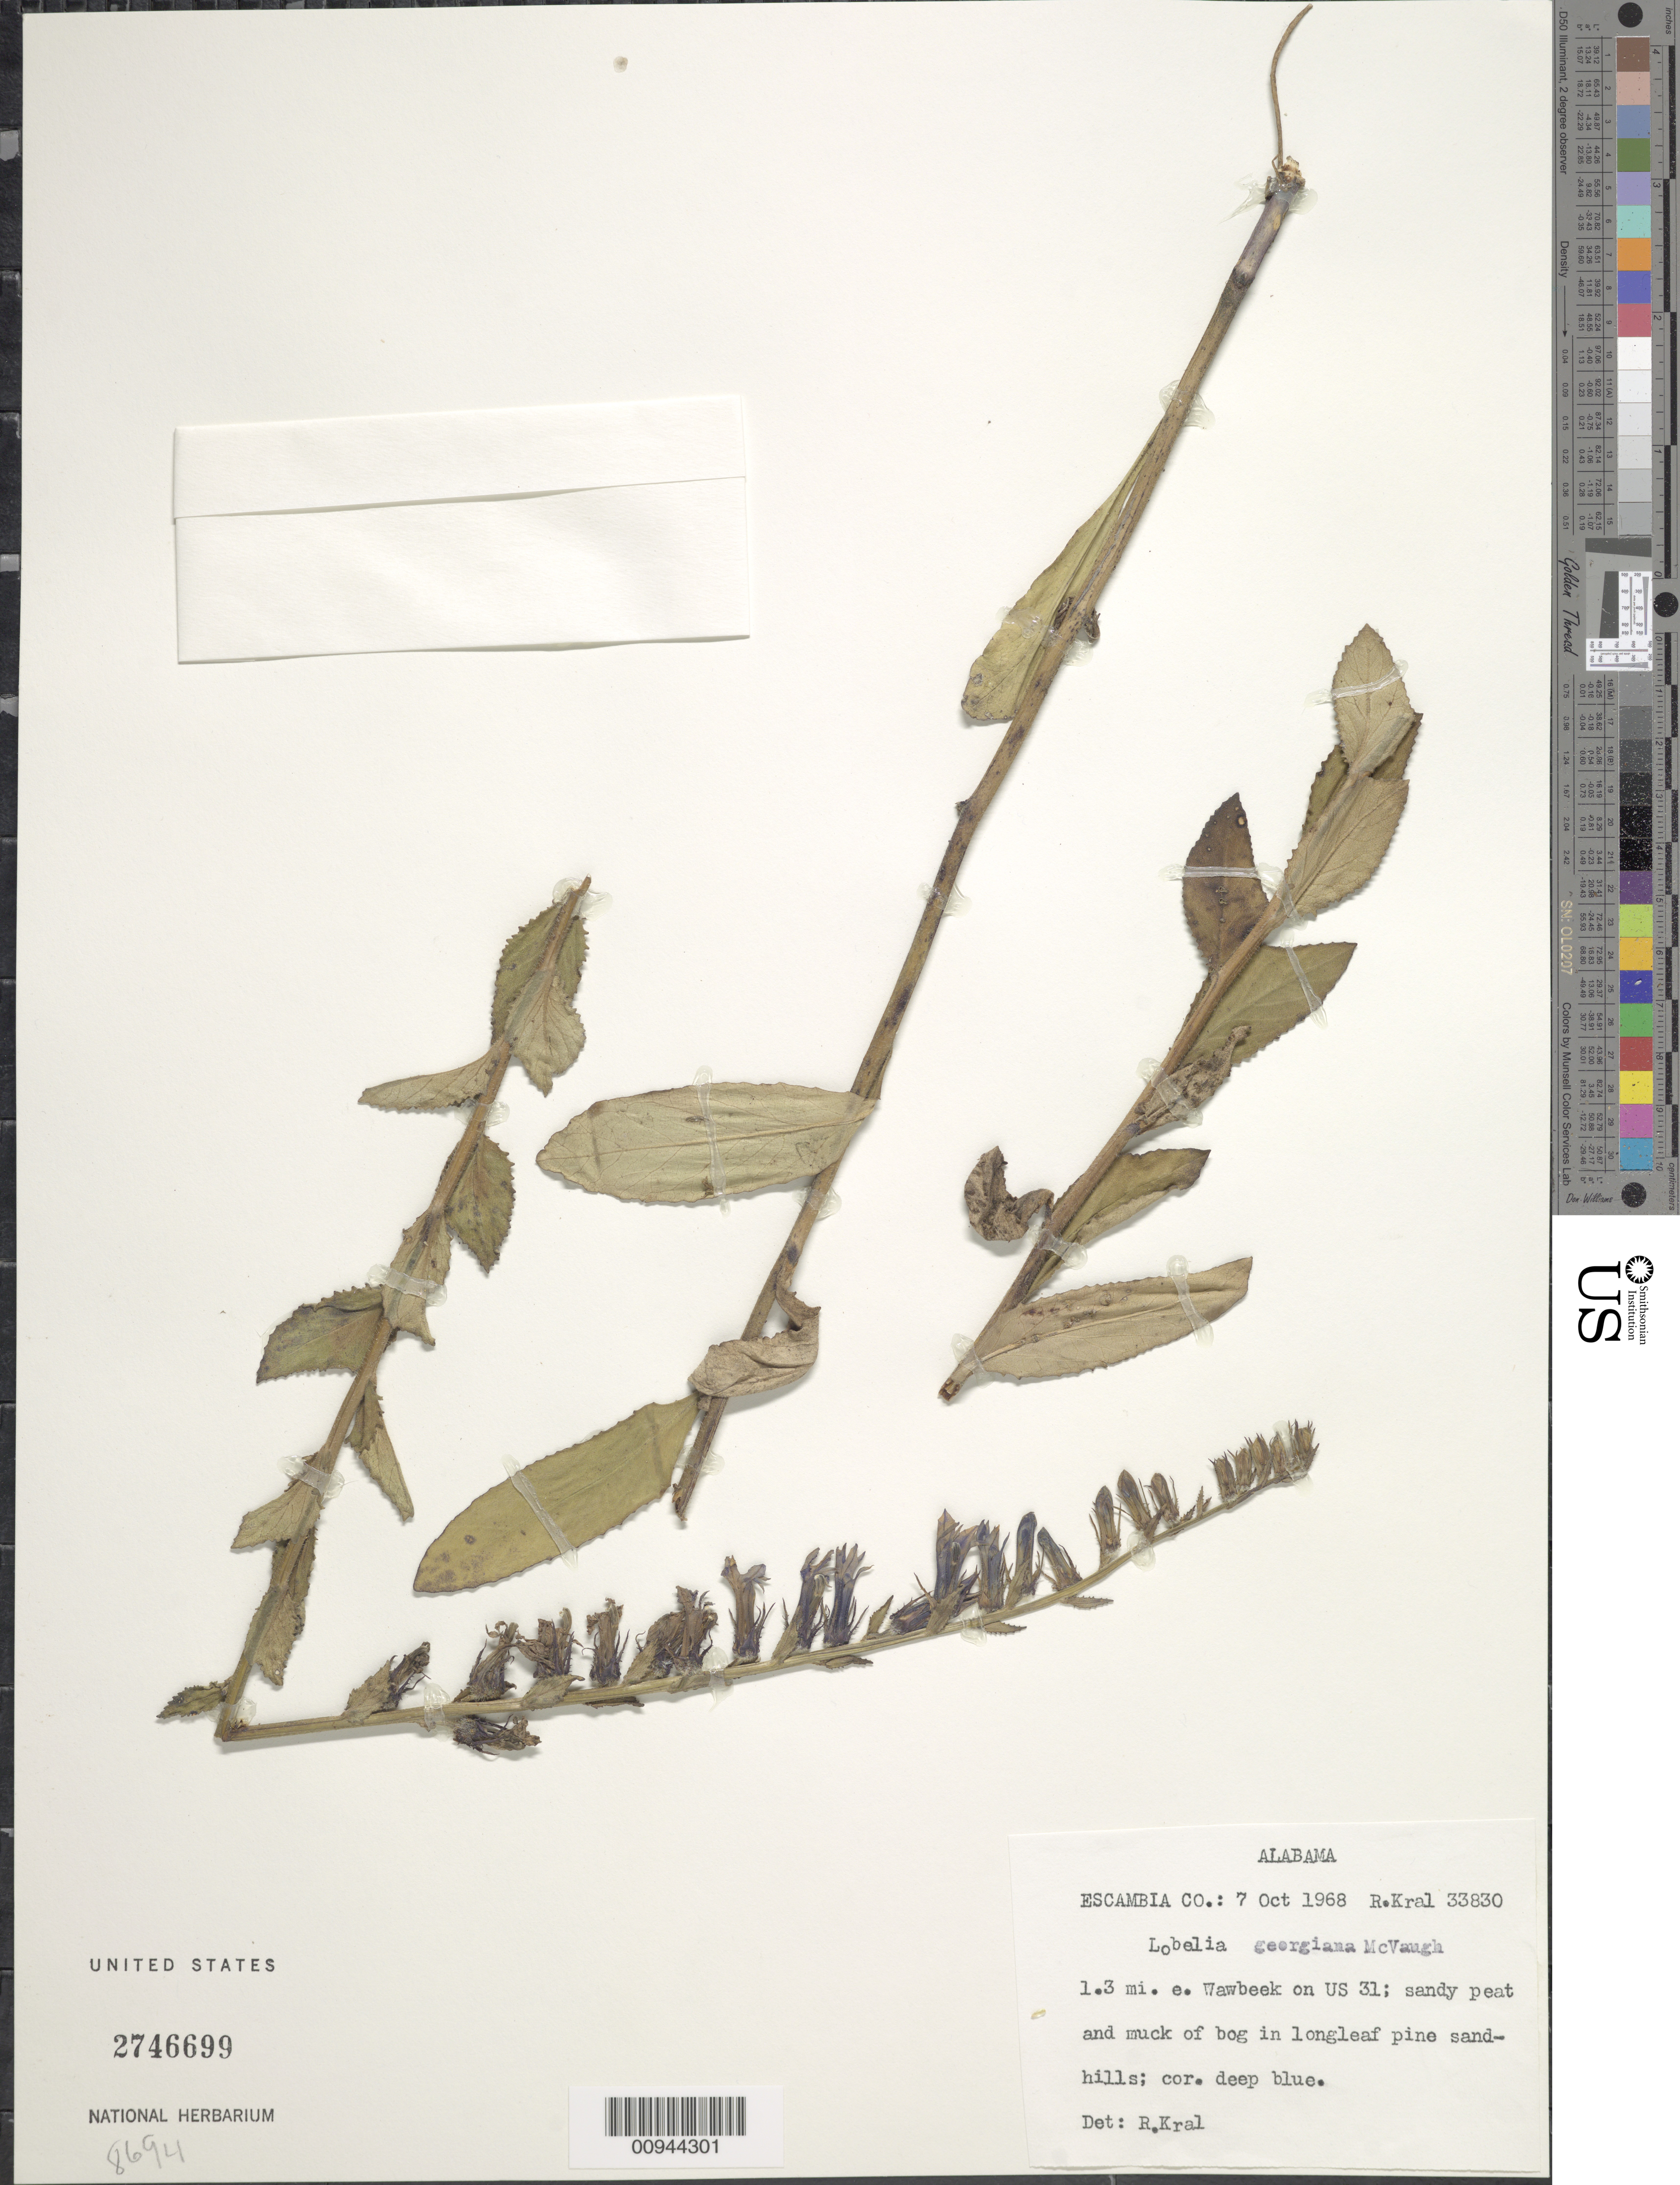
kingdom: Plantae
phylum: Tracheophyta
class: Magnoliopsida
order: Asterales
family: Campanulaceae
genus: Lobelia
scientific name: Lobelia georgiana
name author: McVaugh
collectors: R. Kral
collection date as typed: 7 Oct 1968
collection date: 1968-10-07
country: United States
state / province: Alabama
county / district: Escambia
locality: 1.3 mi. e. Wawbeek on US 31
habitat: sandy peat and muck of bog in longleaf pine sandhills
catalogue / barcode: US 2746699